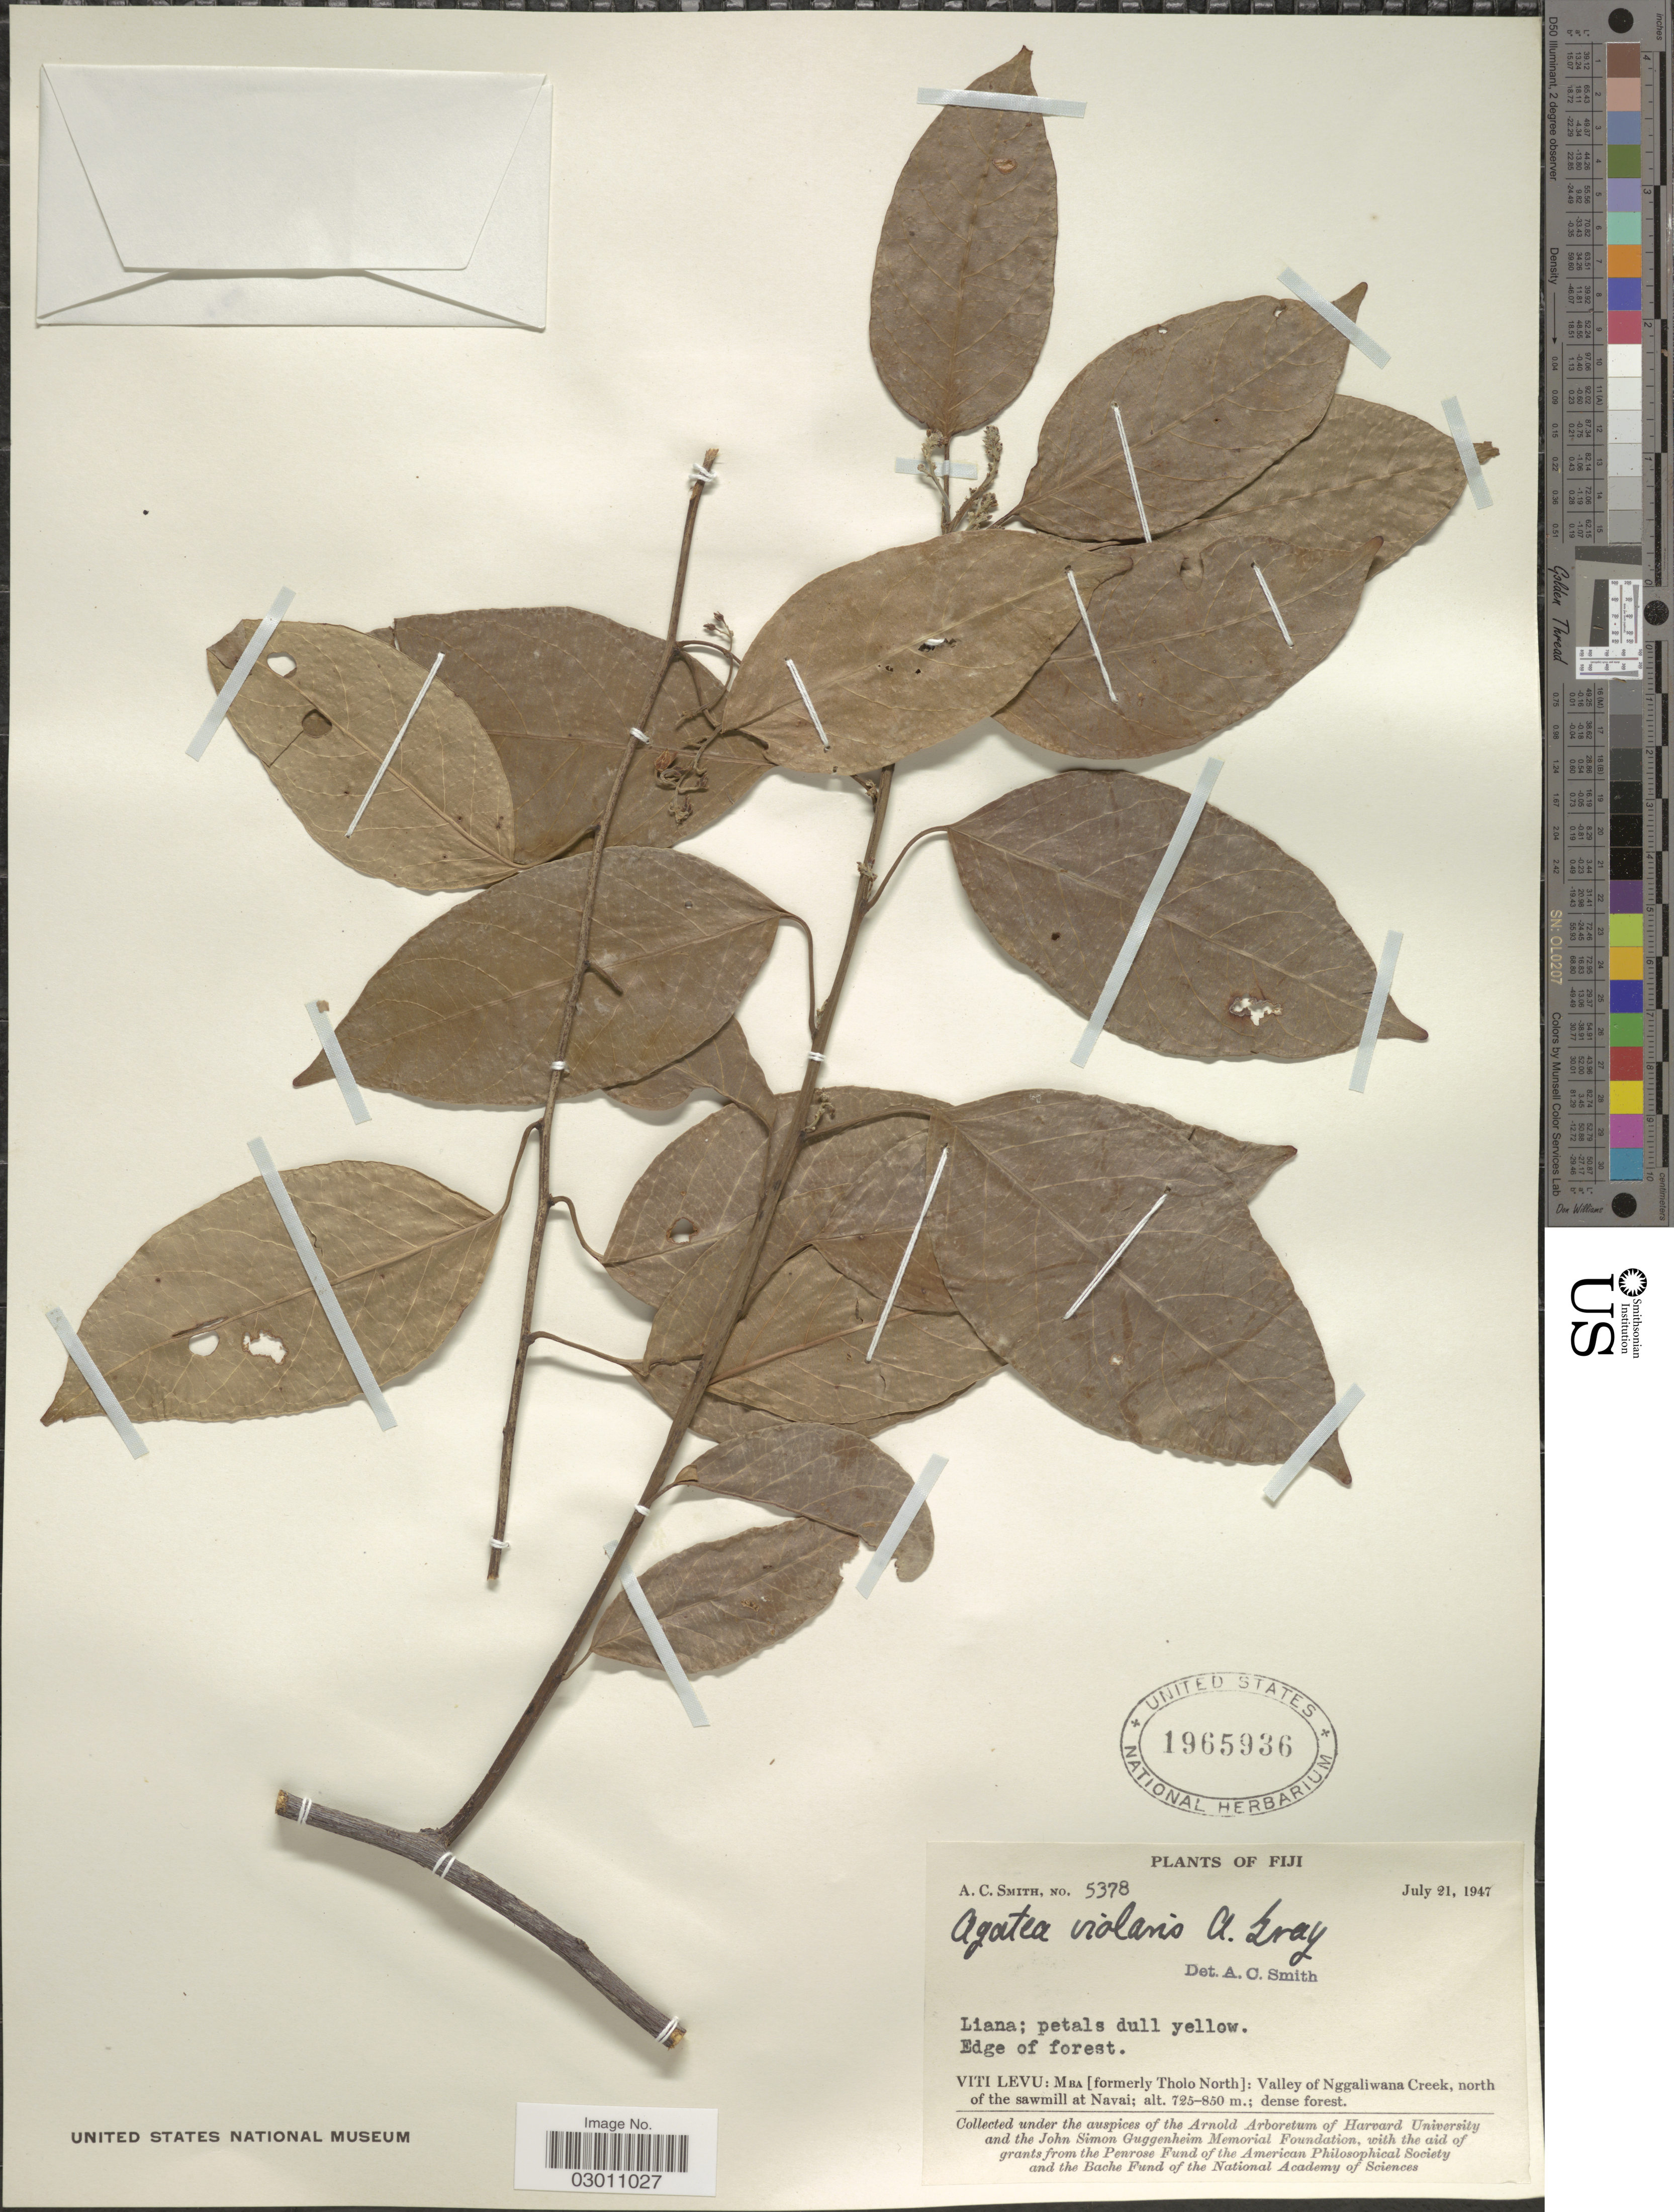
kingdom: Plantae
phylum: Tracheophyta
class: Magnoliopsida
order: Malpighiales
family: Violaceae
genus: Agatea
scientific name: Agatea violaris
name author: A. Gray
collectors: A. C. Smith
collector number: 5378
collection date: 1947-07-21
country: Fiji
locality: Edge of forest. Viti Levu: Mba [formerly Tholo North]: Valley of Nggaliwana Creek, north of the sawmill at Navai.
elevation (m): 725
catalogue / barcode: US 1965936